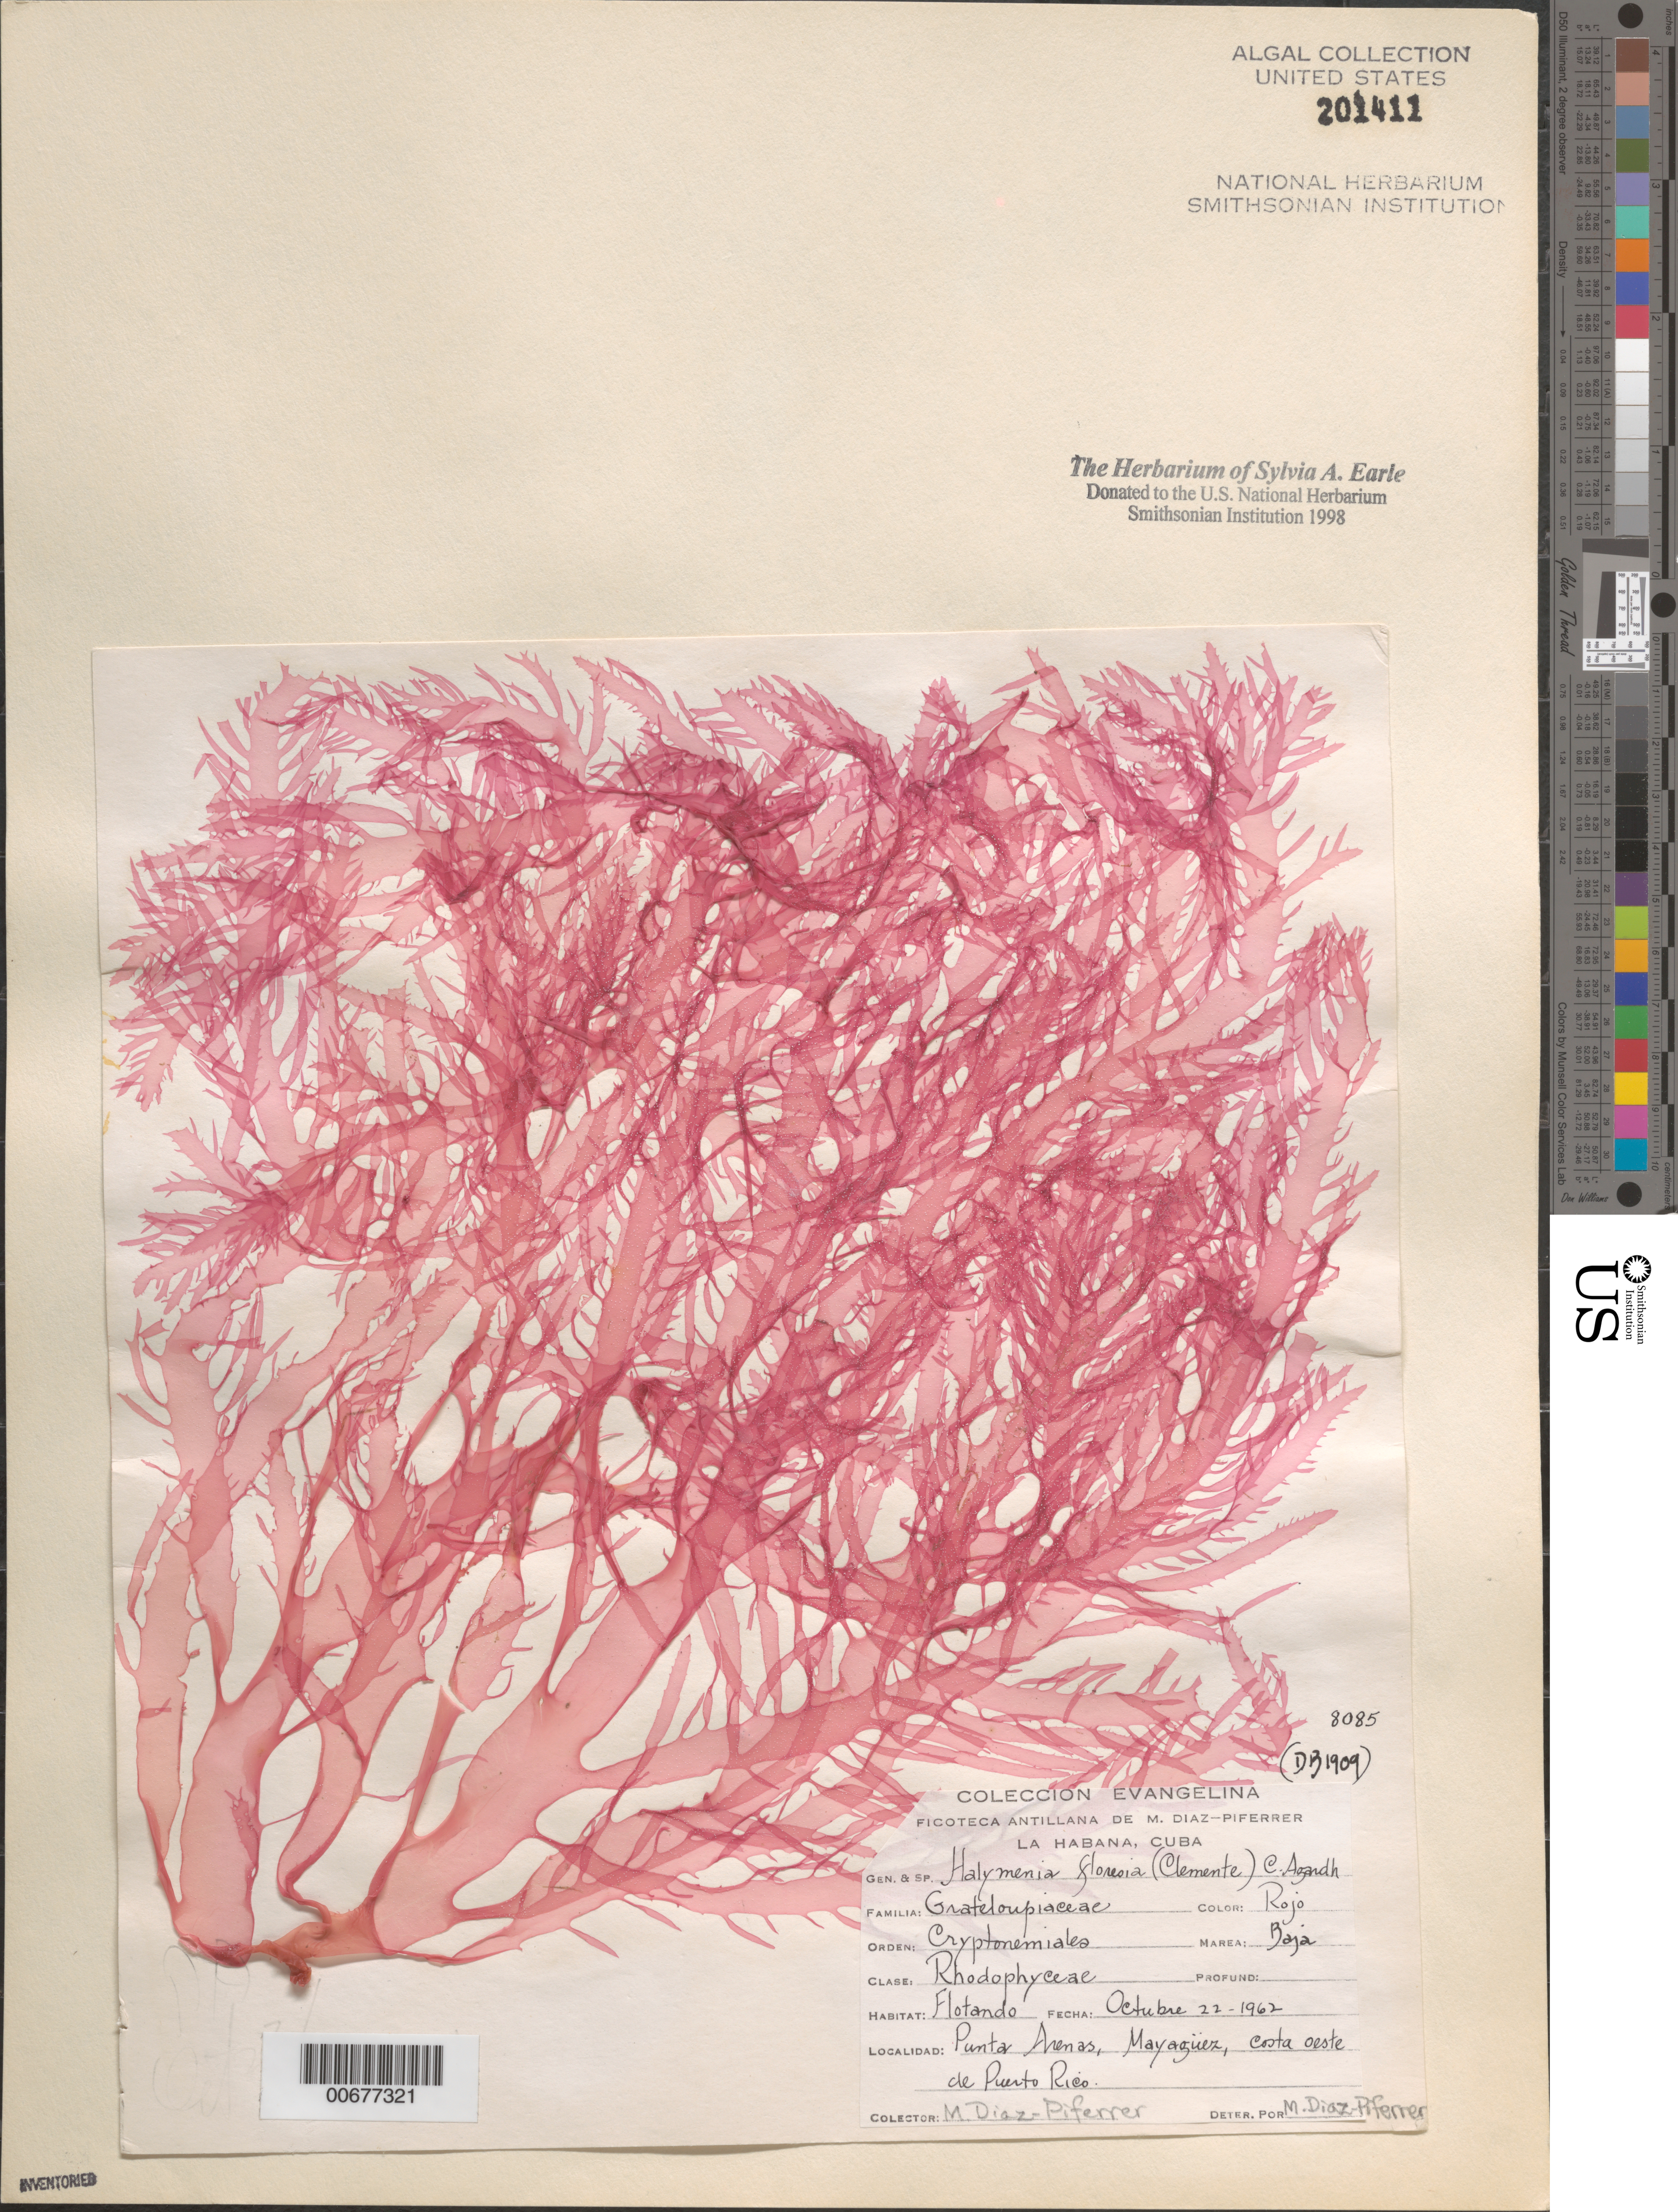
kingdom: Plantae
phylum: Rhodophyta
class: Florideophyceae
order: Halymeniales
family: Halymeniaceae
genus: Halymenia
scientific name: Halymenia floresii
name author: (Clemente) C. Agardh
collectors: M. Diaz-Piferrer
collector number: (DB 1909) 8085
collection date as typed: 22 Oct 1962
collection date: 1962-10-22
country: Puerto Rico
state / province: Mayaguez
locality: Punta Arenas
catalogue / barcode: US 201411